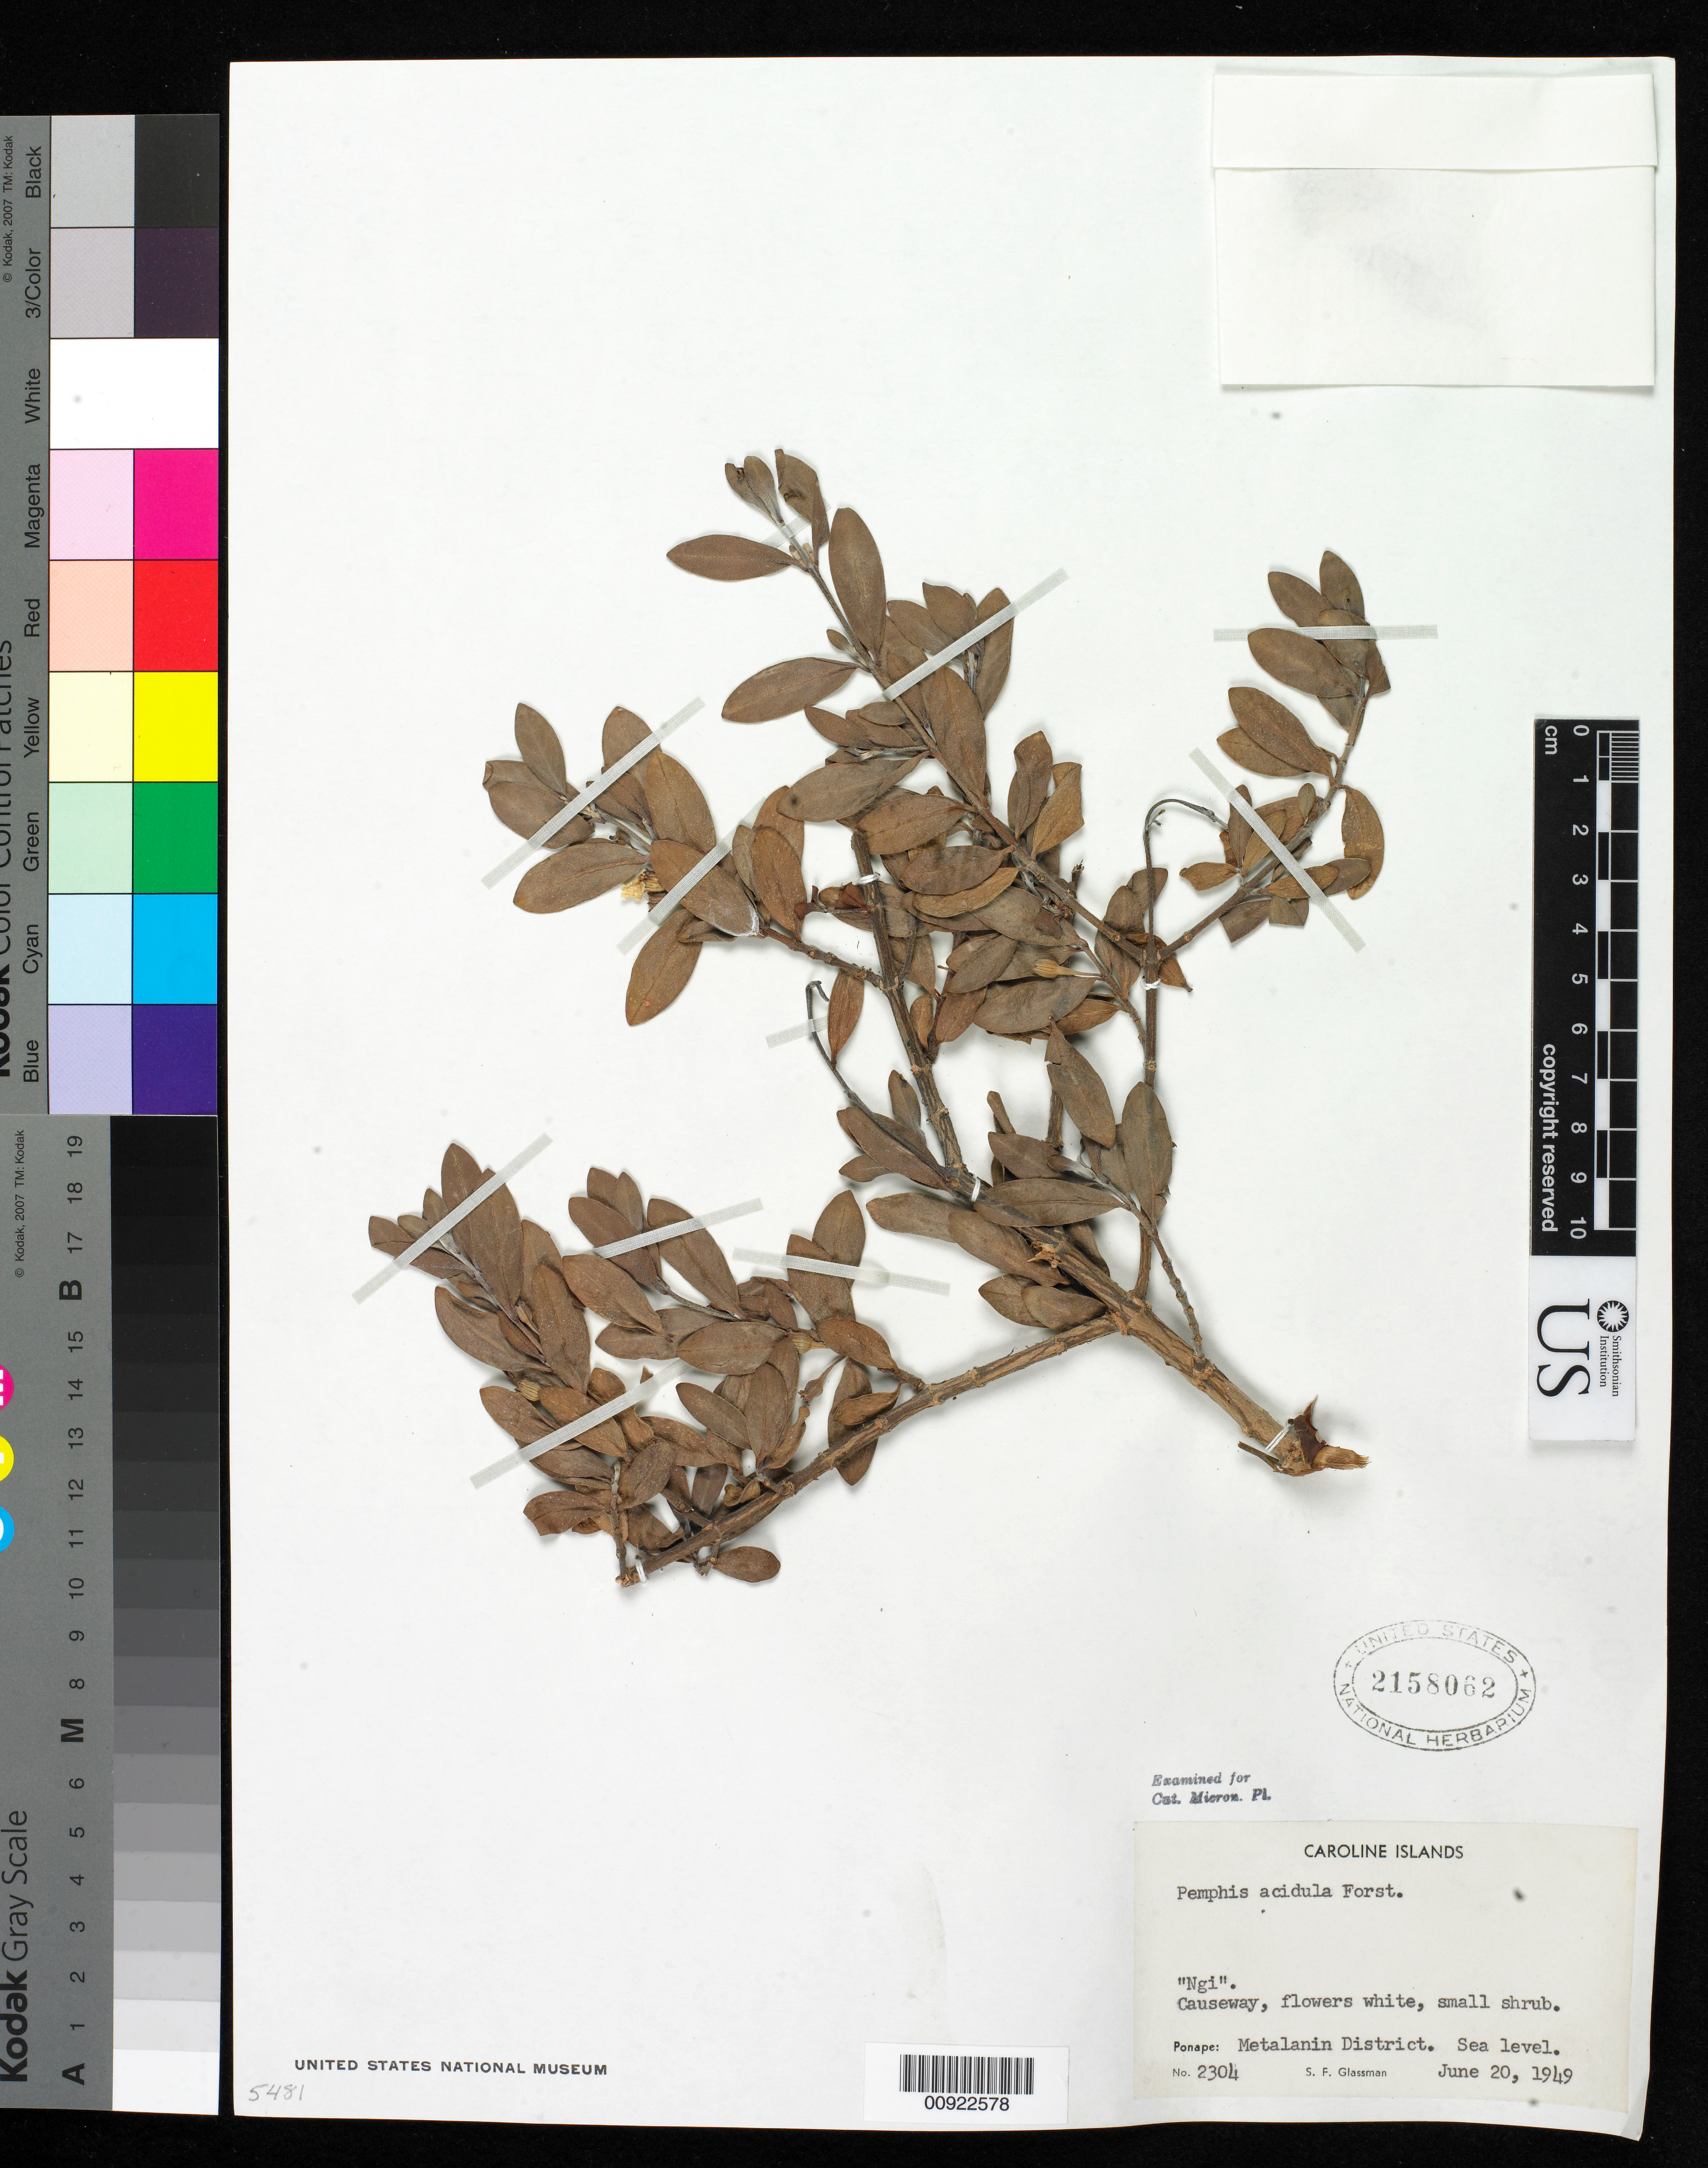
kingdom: Plantae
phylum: Tracheophyta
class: Magnoliopsida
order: Myrtales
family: Lythraceae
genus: Pemphis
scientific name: Pemphis acidula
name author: J.R. Forst. & G. Forst.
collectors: S. F. Glassman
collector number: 2304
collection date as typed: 20 Jun 1949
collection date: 1949-06-20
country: Micronesia, Federated States of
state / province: Pohnpei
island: Pohnpei [Ponape]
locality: Metalanin District.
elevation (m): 0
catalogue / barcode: US 2158062